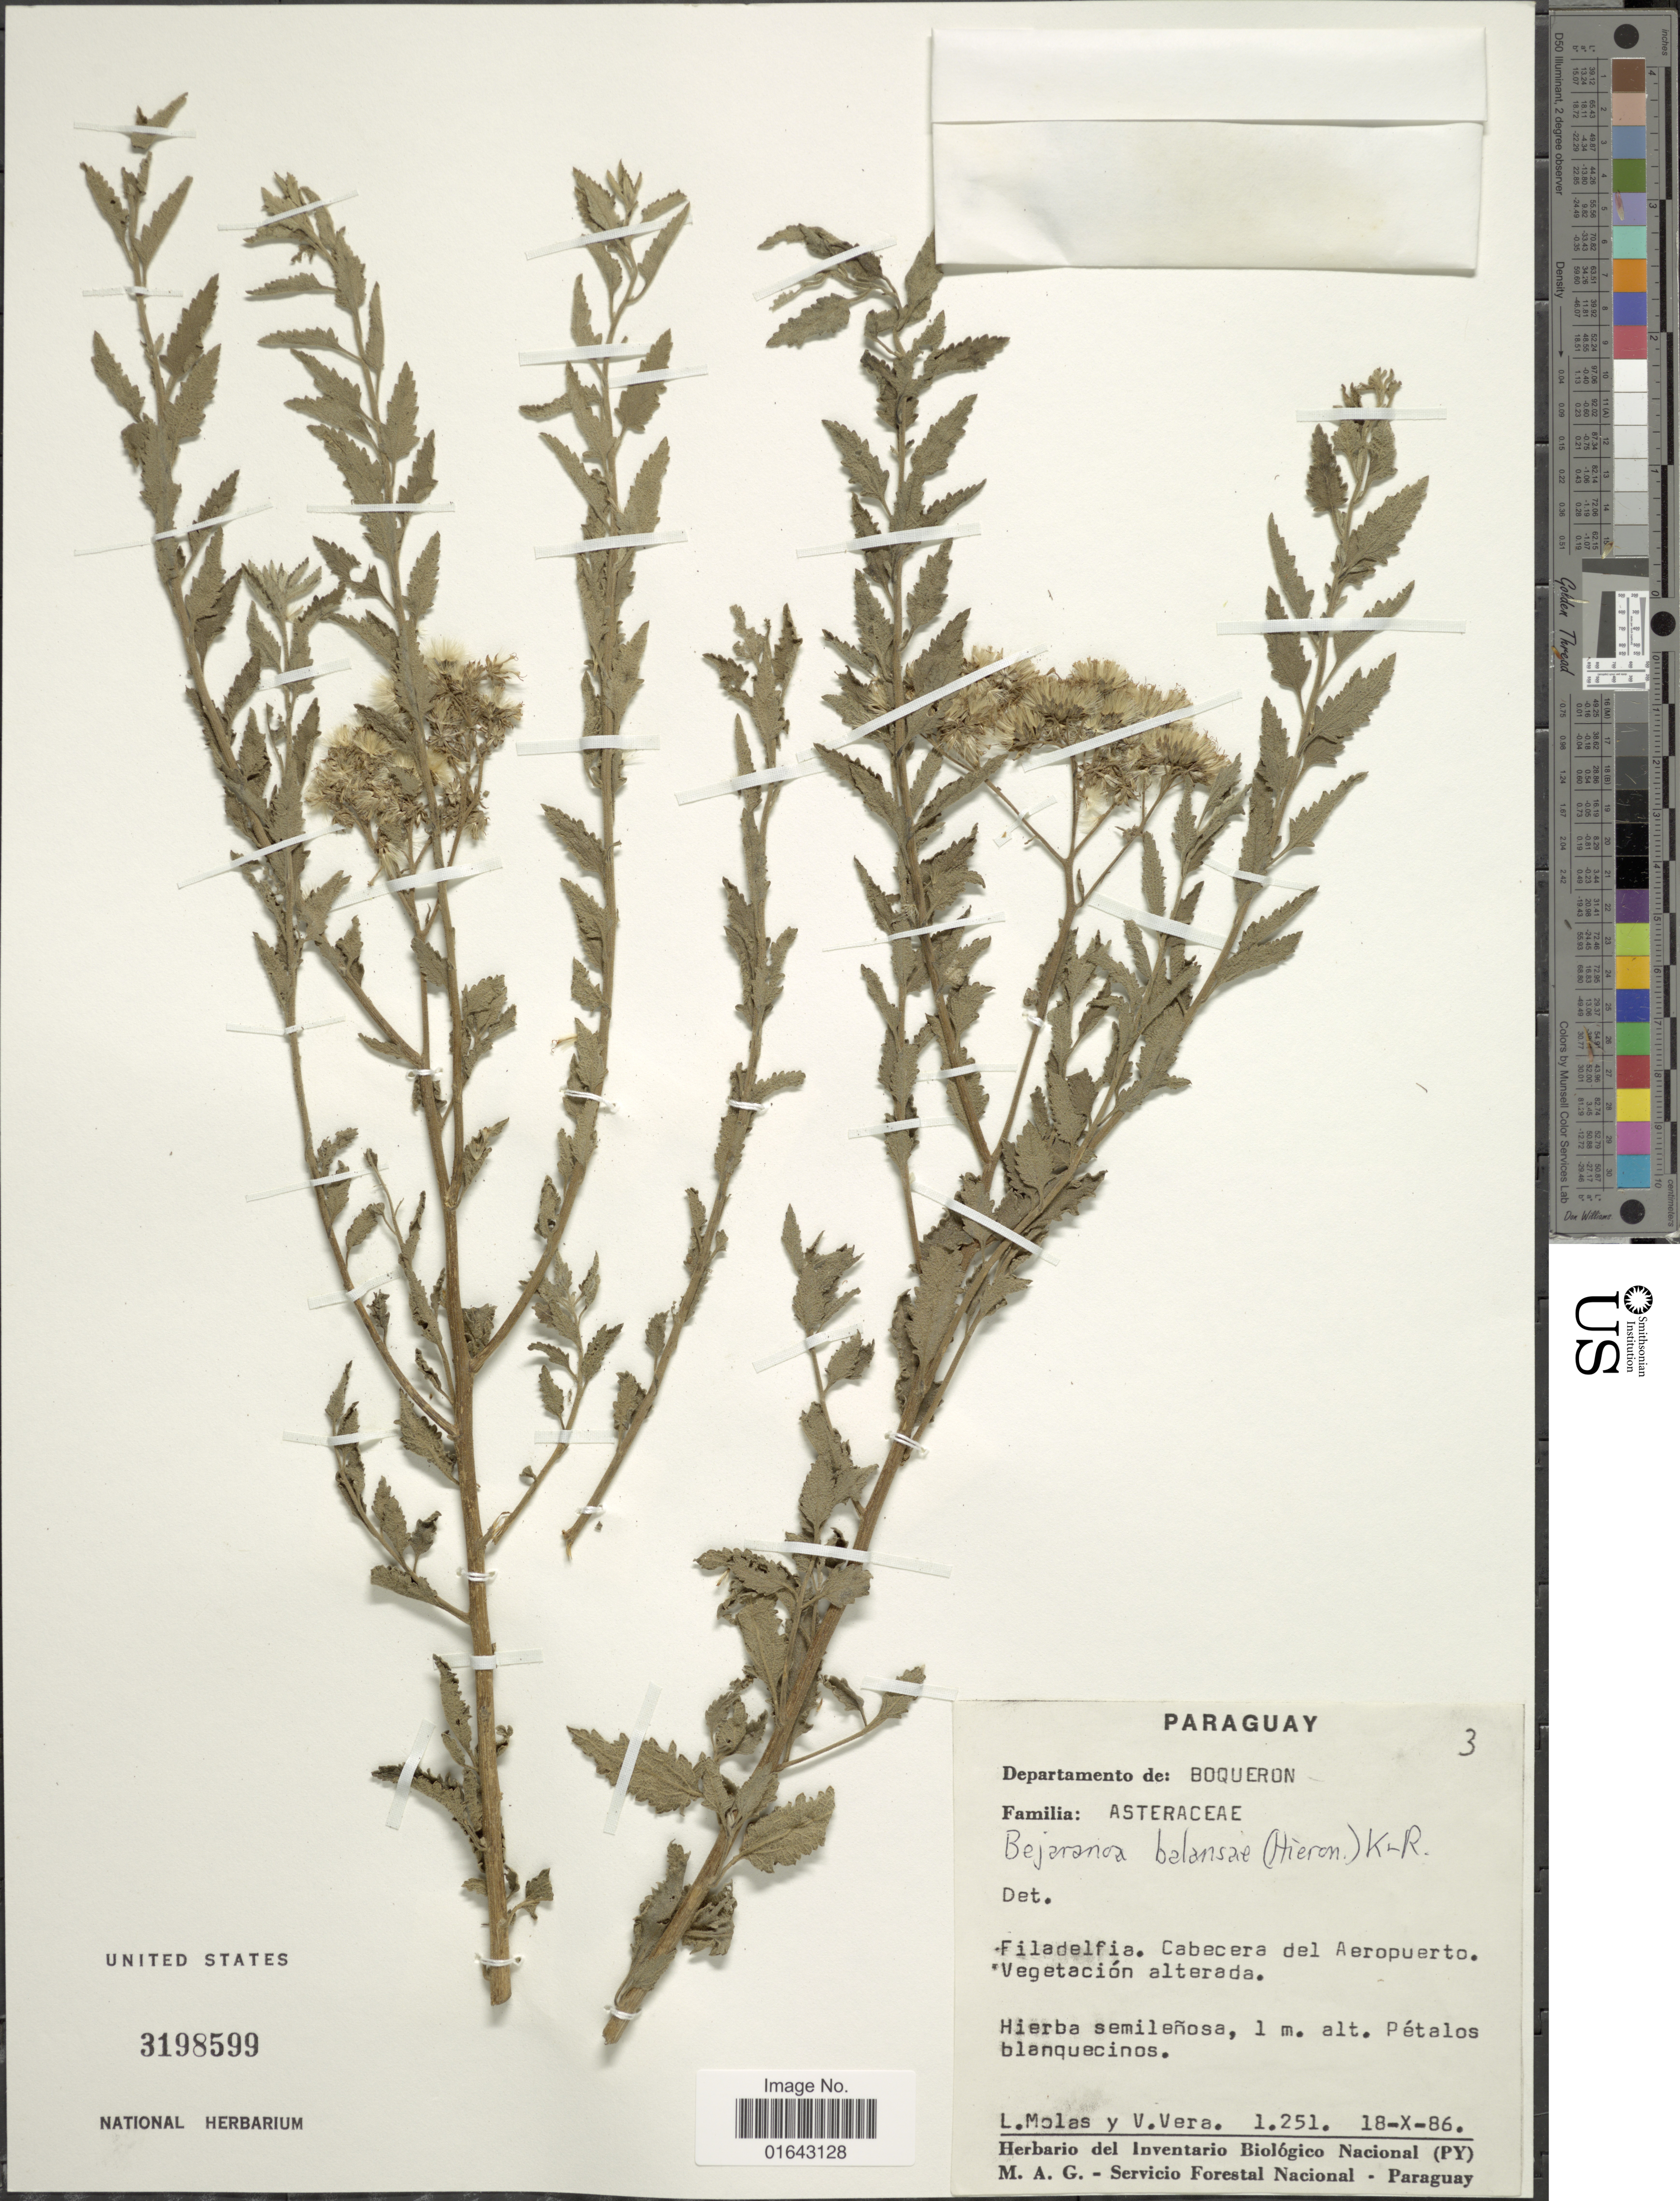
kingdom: Plantae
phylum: Tracheophyta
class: Magnoliopsida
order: Asterales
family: Asteraceae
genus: Bejaranoa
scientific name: Bejaranoa balansae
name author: (Hieron.) R.M. King & H. Rob.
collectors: L. Molas & V. Vera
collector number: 1251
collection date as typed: Transcribed d/m/y: 18/10/86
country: Paraguay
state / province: Boqueron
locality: Departamento de: Boqueron. Filadelfia. Cabecera del Aeropuerto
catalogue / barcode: US 3198599